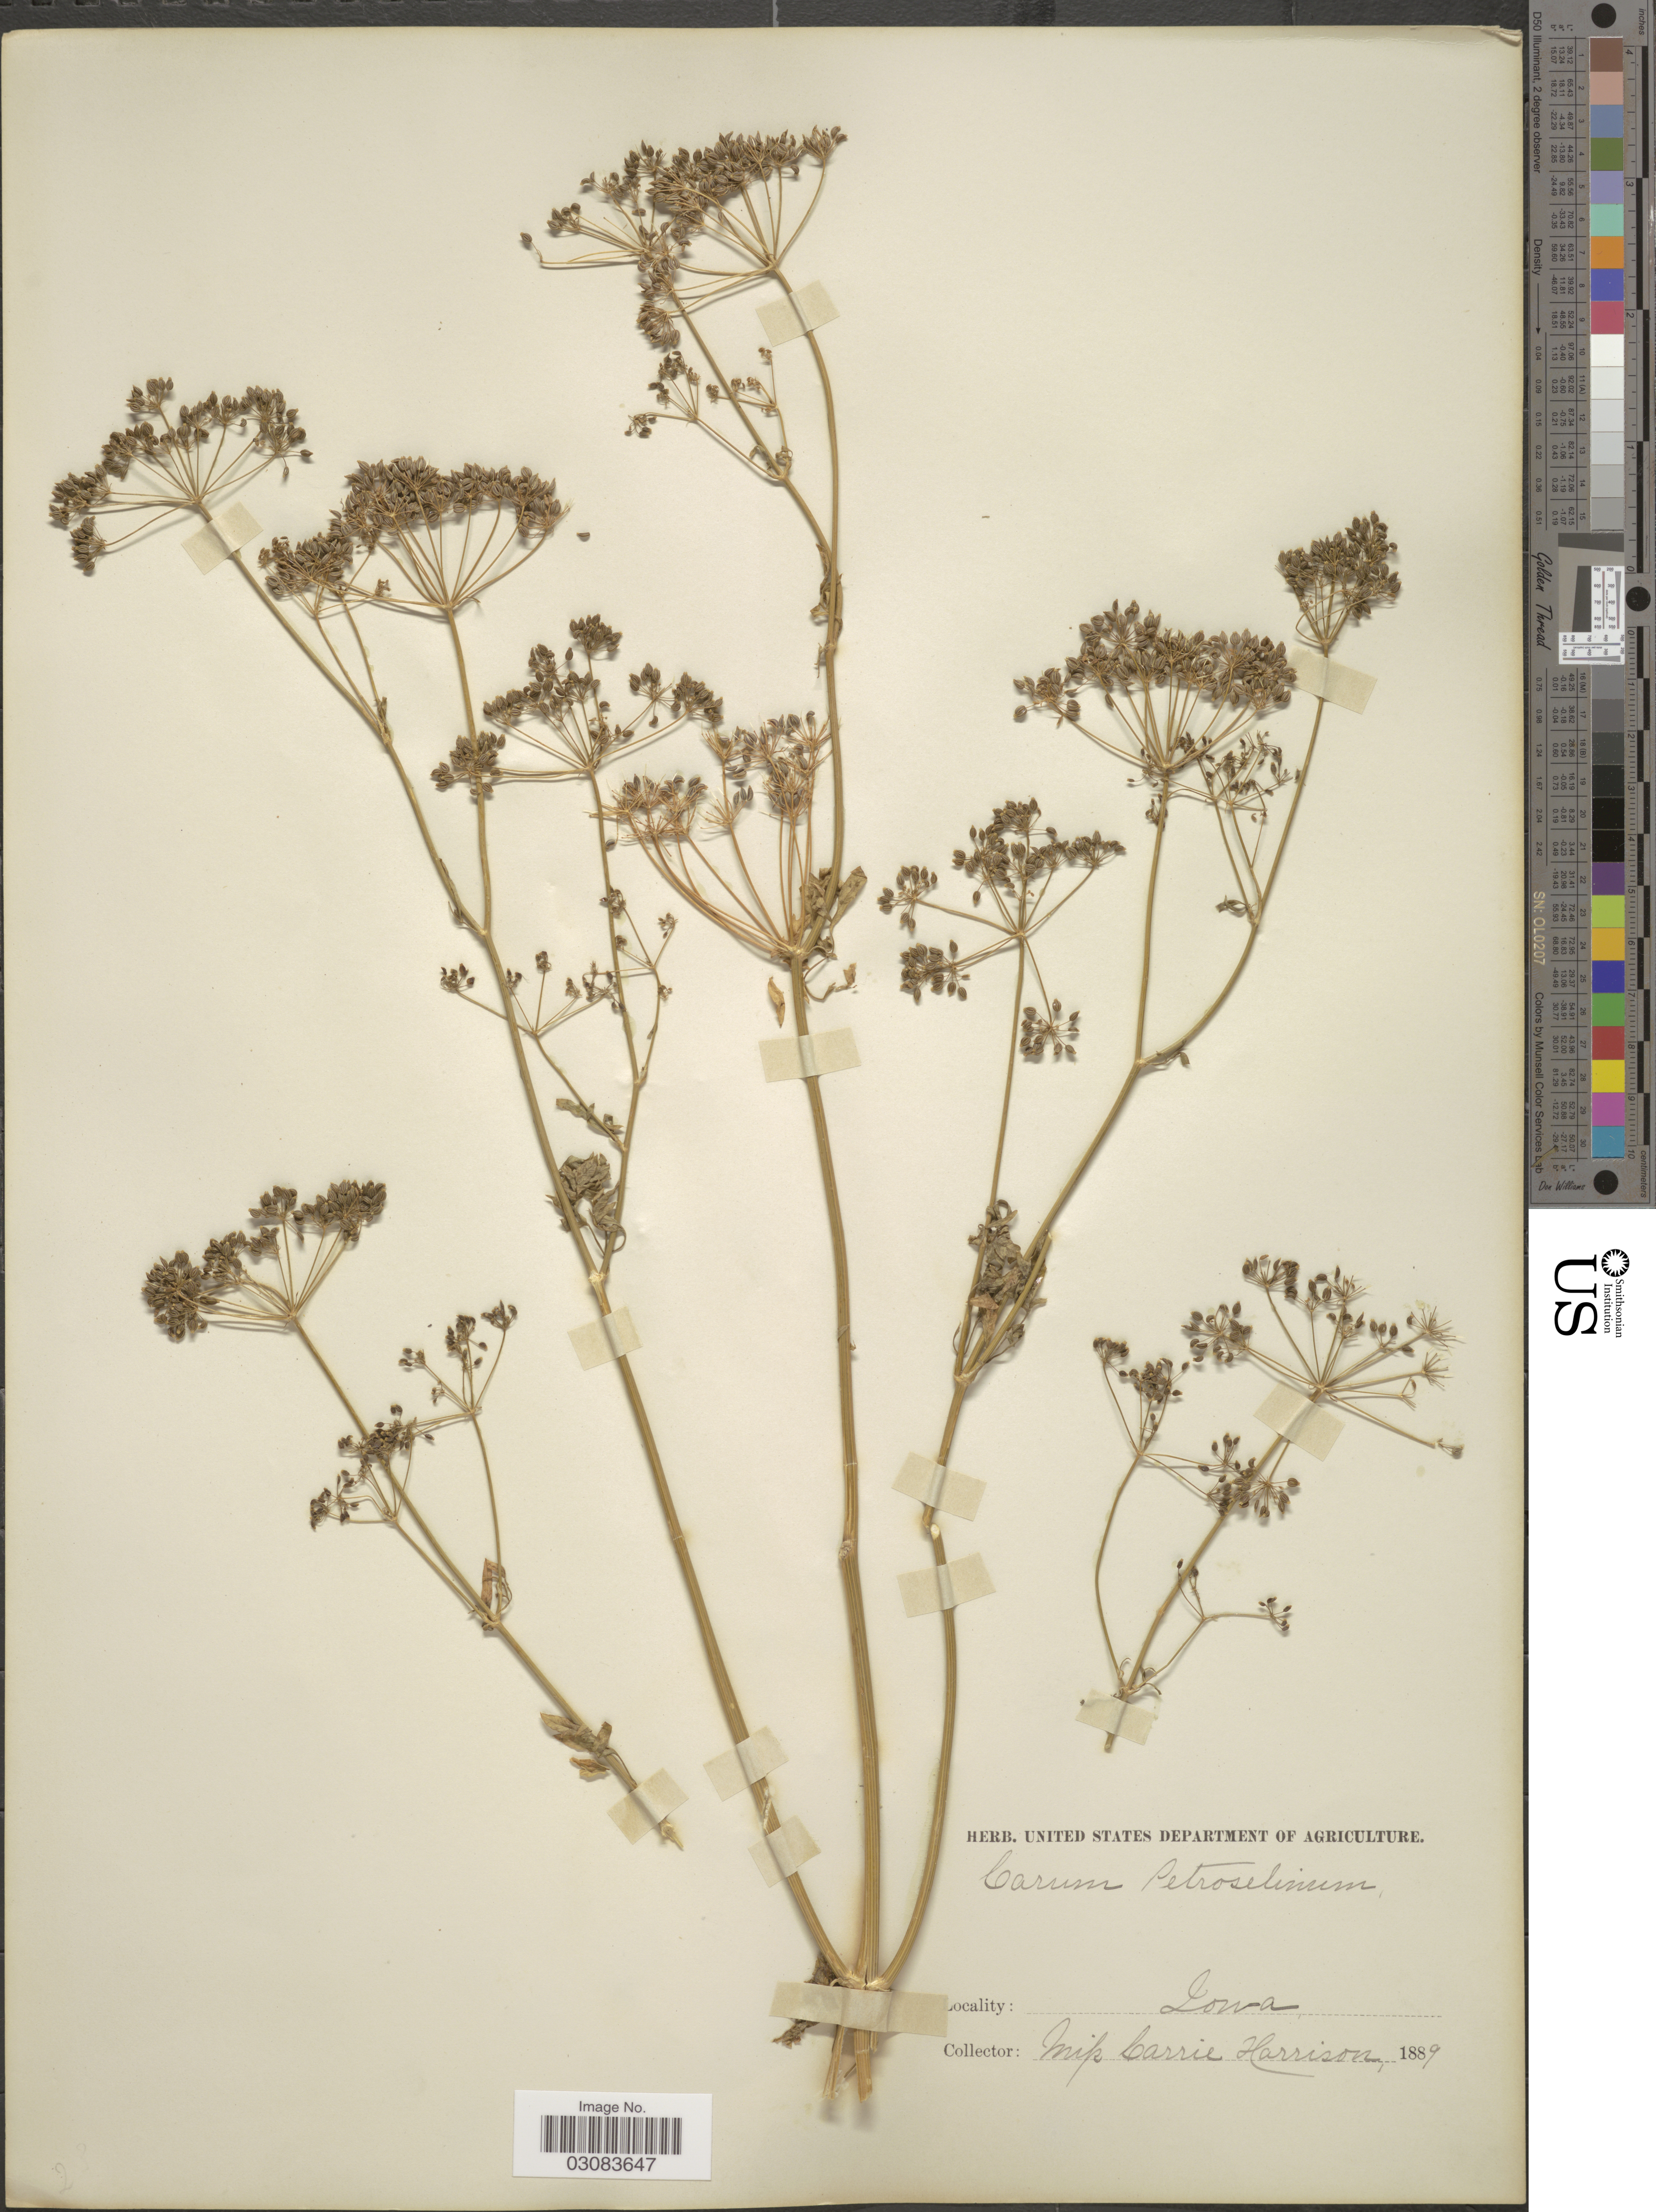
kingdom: Plantae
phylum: Tracheophyta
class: Magnoliopsida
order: Apiales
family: Apiaceae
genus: Petroselinum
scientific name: Petroselinum crispum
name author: (Mill.) Fuss.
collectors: C. Harrison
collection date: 1889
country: United States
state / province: Iowa